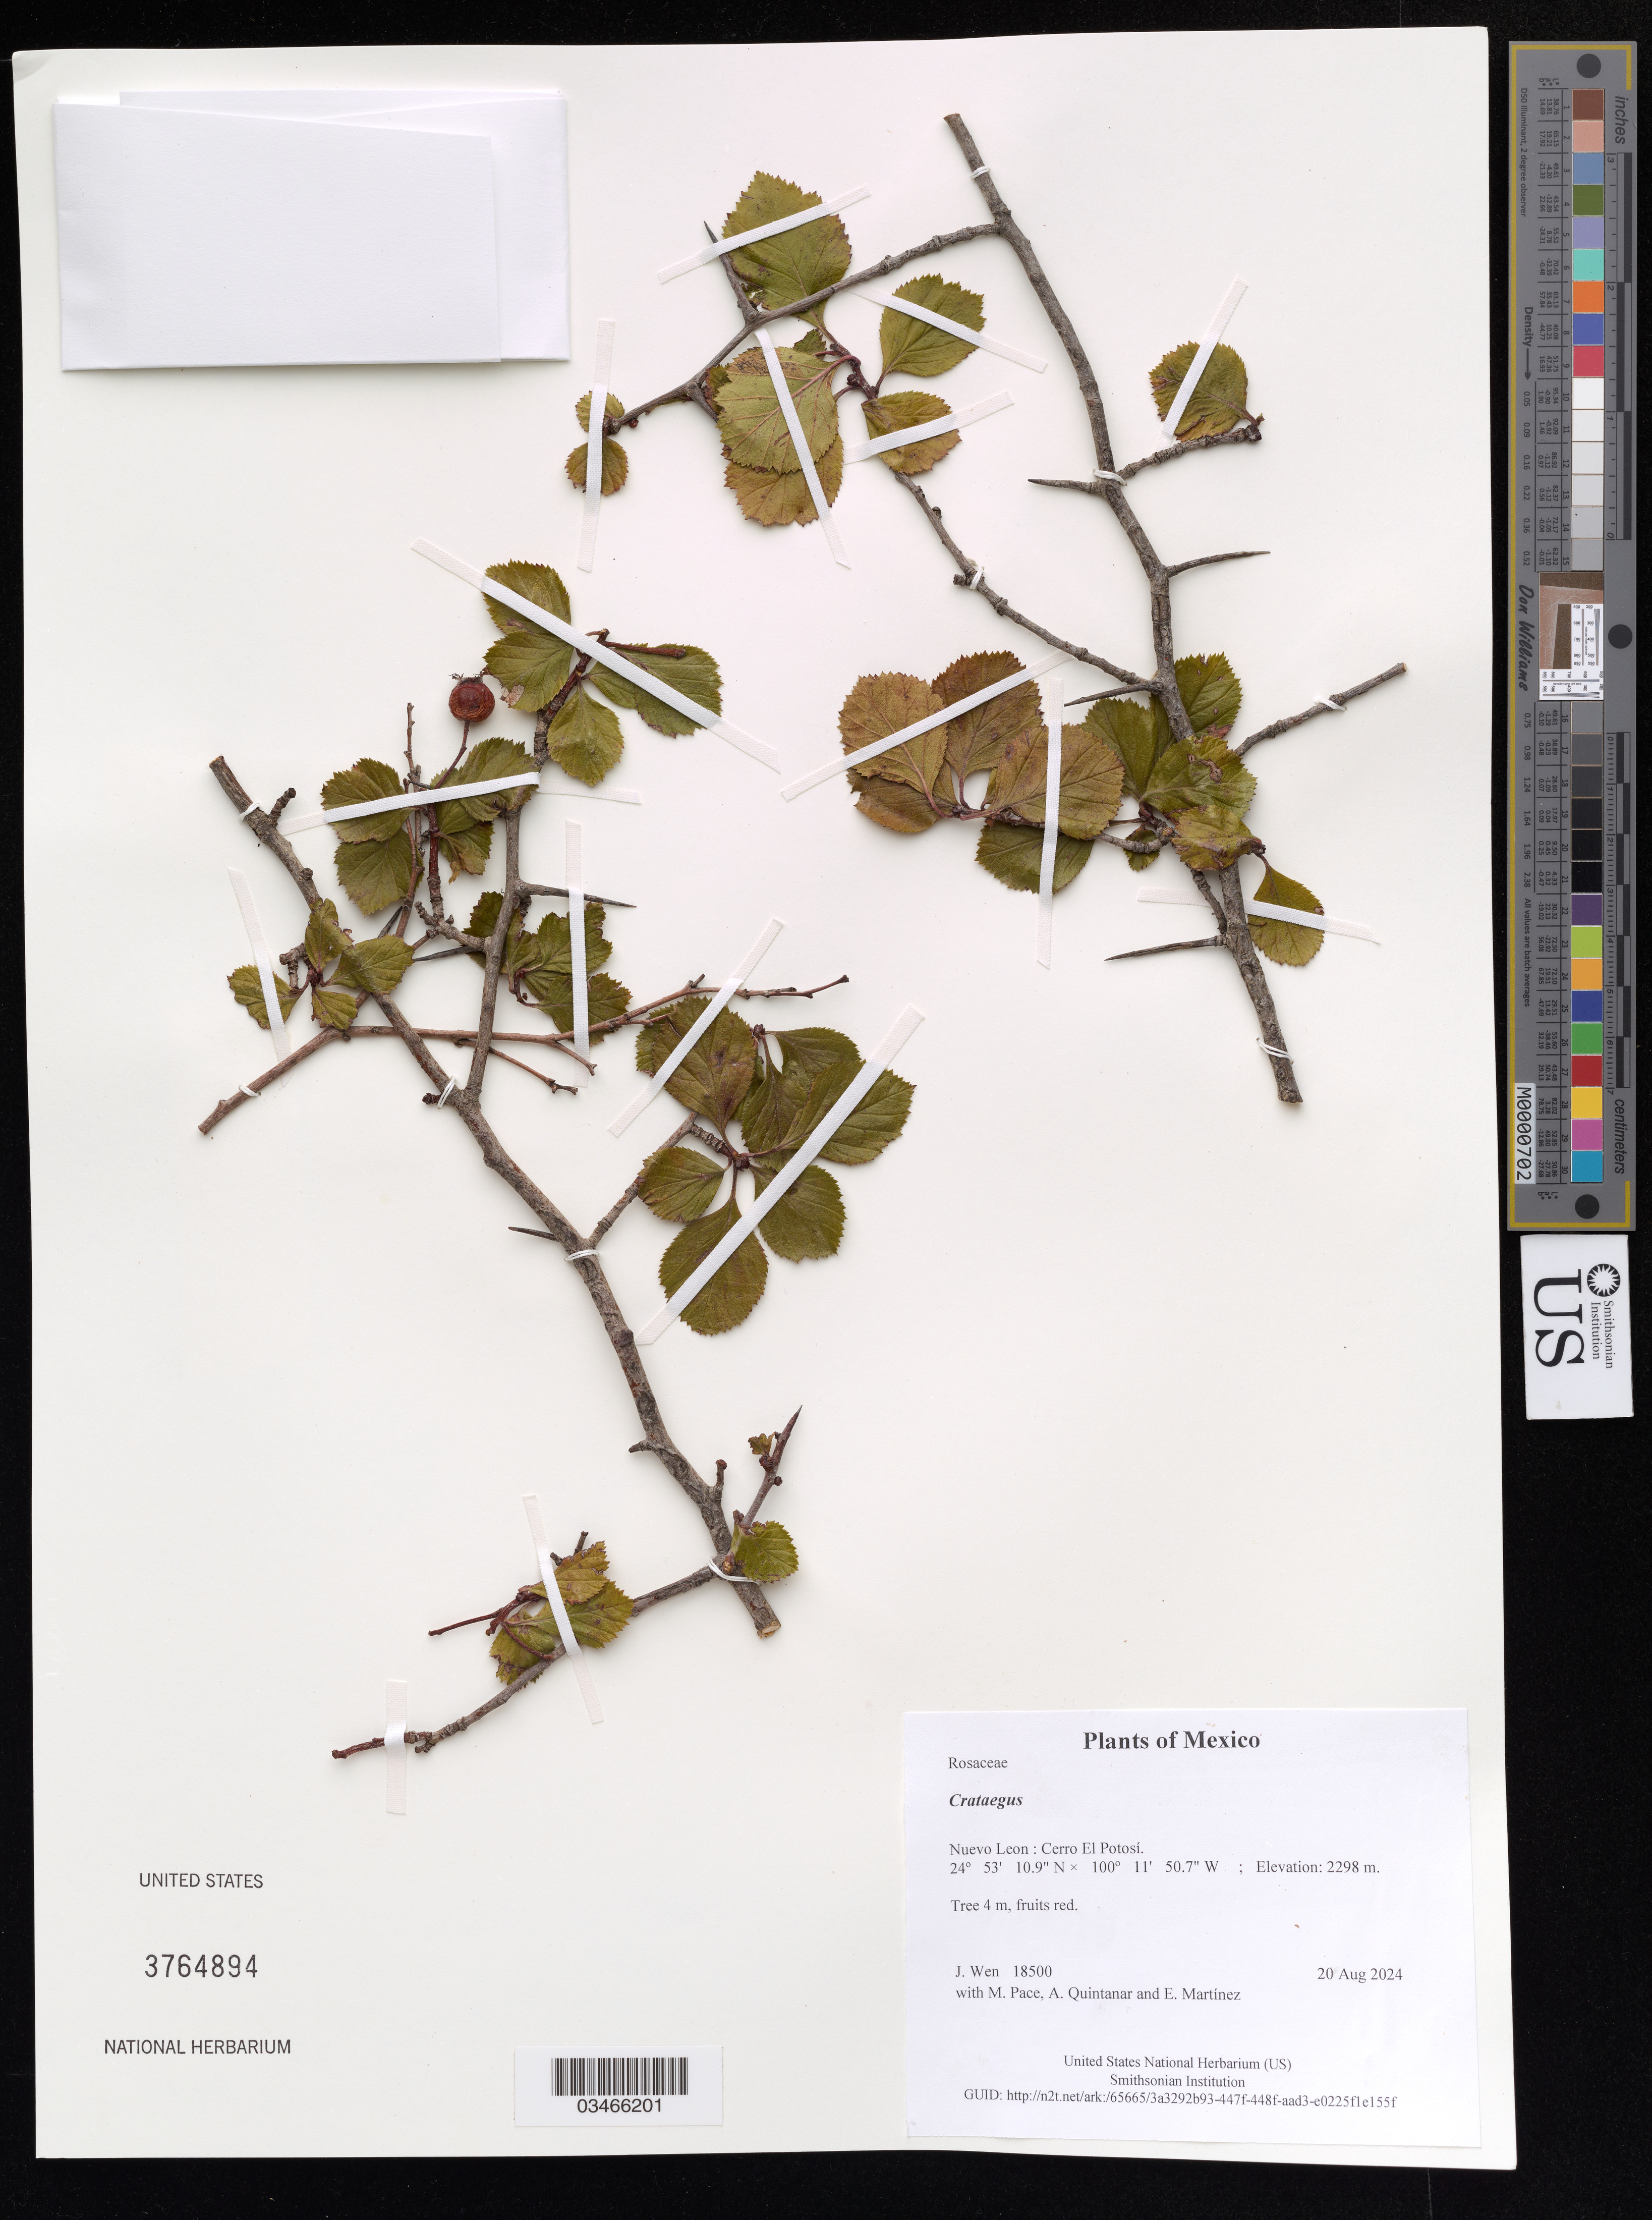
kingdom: Plantae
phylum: Tracheophyta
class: Magnoliopsida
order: Rosales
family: Rosaceae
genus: Crataegus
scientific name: Crataegus sp.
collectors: J. Wen, M. Pace, A. Quintanar & E. Martinez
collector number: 18500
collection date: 2024-08-20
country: Mexico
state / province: Nuevo Leon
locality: Cerro El Potosí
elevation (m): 2298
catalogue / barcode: US 3764894